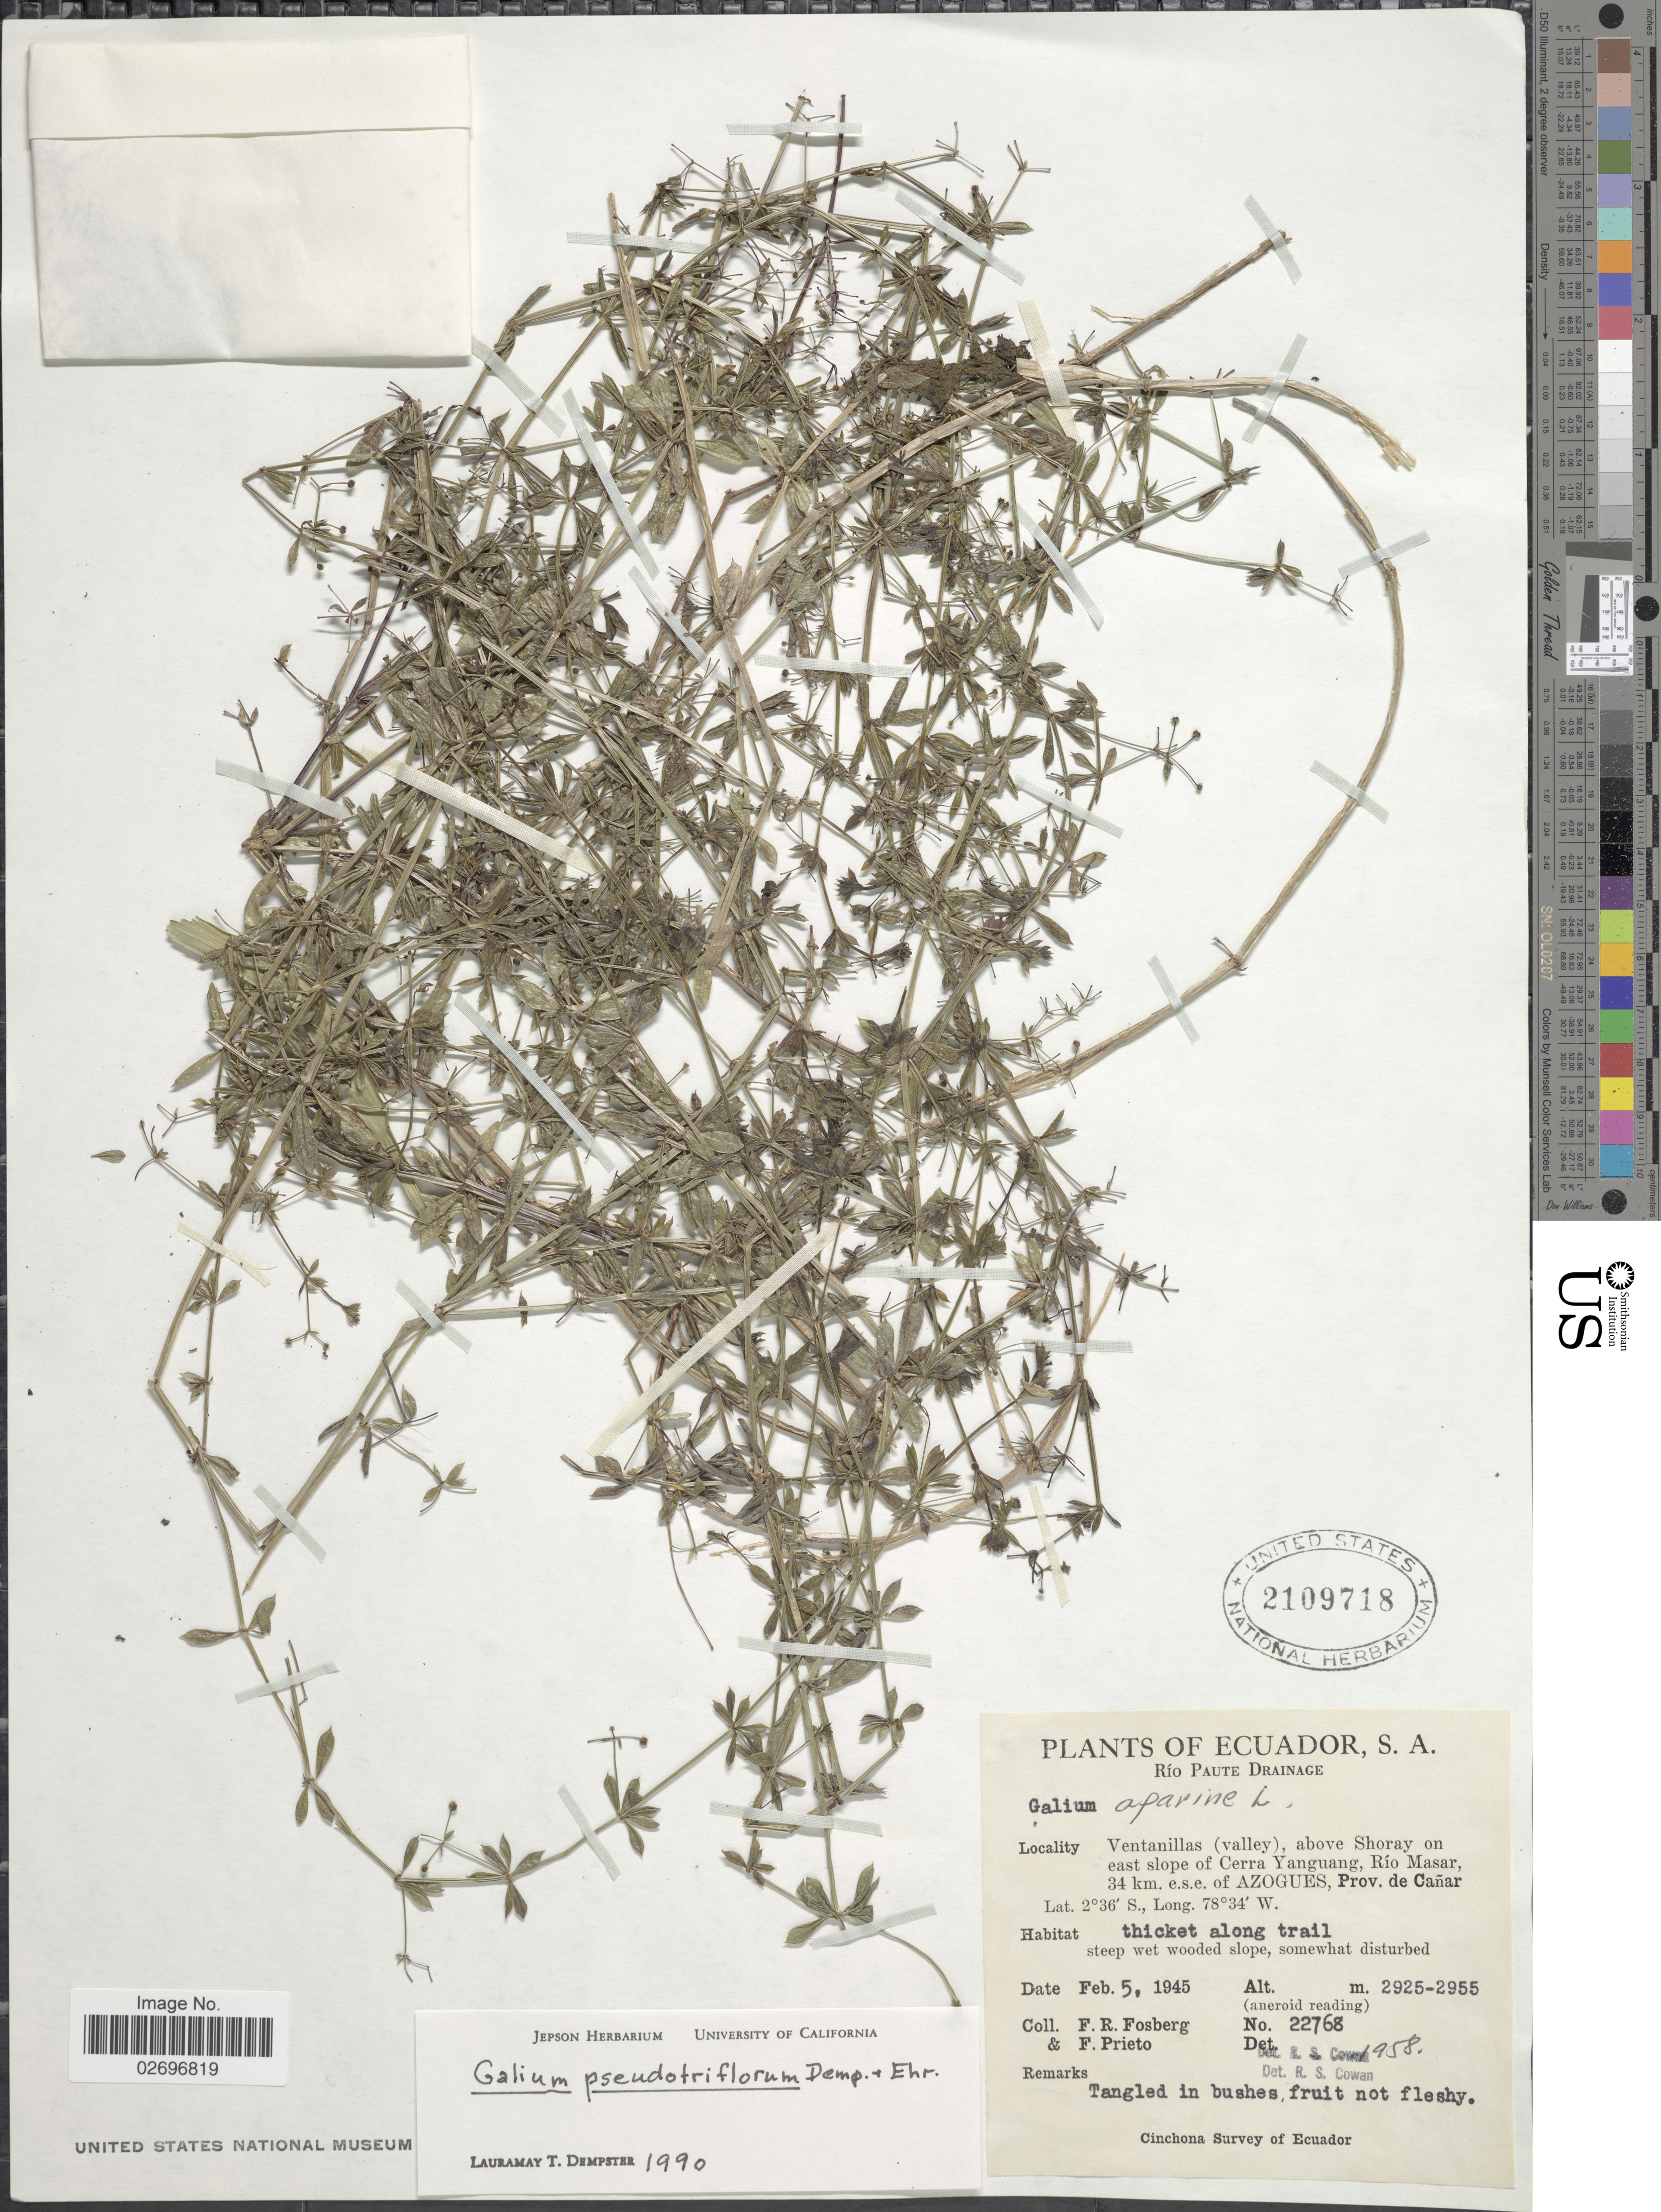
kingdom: Plantae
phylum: Tracheophyta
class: Magnoliopsida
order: Gentianales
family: Rubiaceae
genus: Galium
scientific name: Galium pseudotriflorum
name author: Dempster & Ehrend.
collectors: F. R. Fosberg & F. Prieto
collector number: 22768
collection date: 1945-02-05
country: Ecuador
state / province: Cañar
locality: Río Paute Drainage, Ventanillas (valley), above Shoray on east slope of Cerra Yanguang, Río Masar, 34 km e.s.e. of Azogues, thicket along trail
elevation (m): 2925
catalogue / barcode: US 2109718